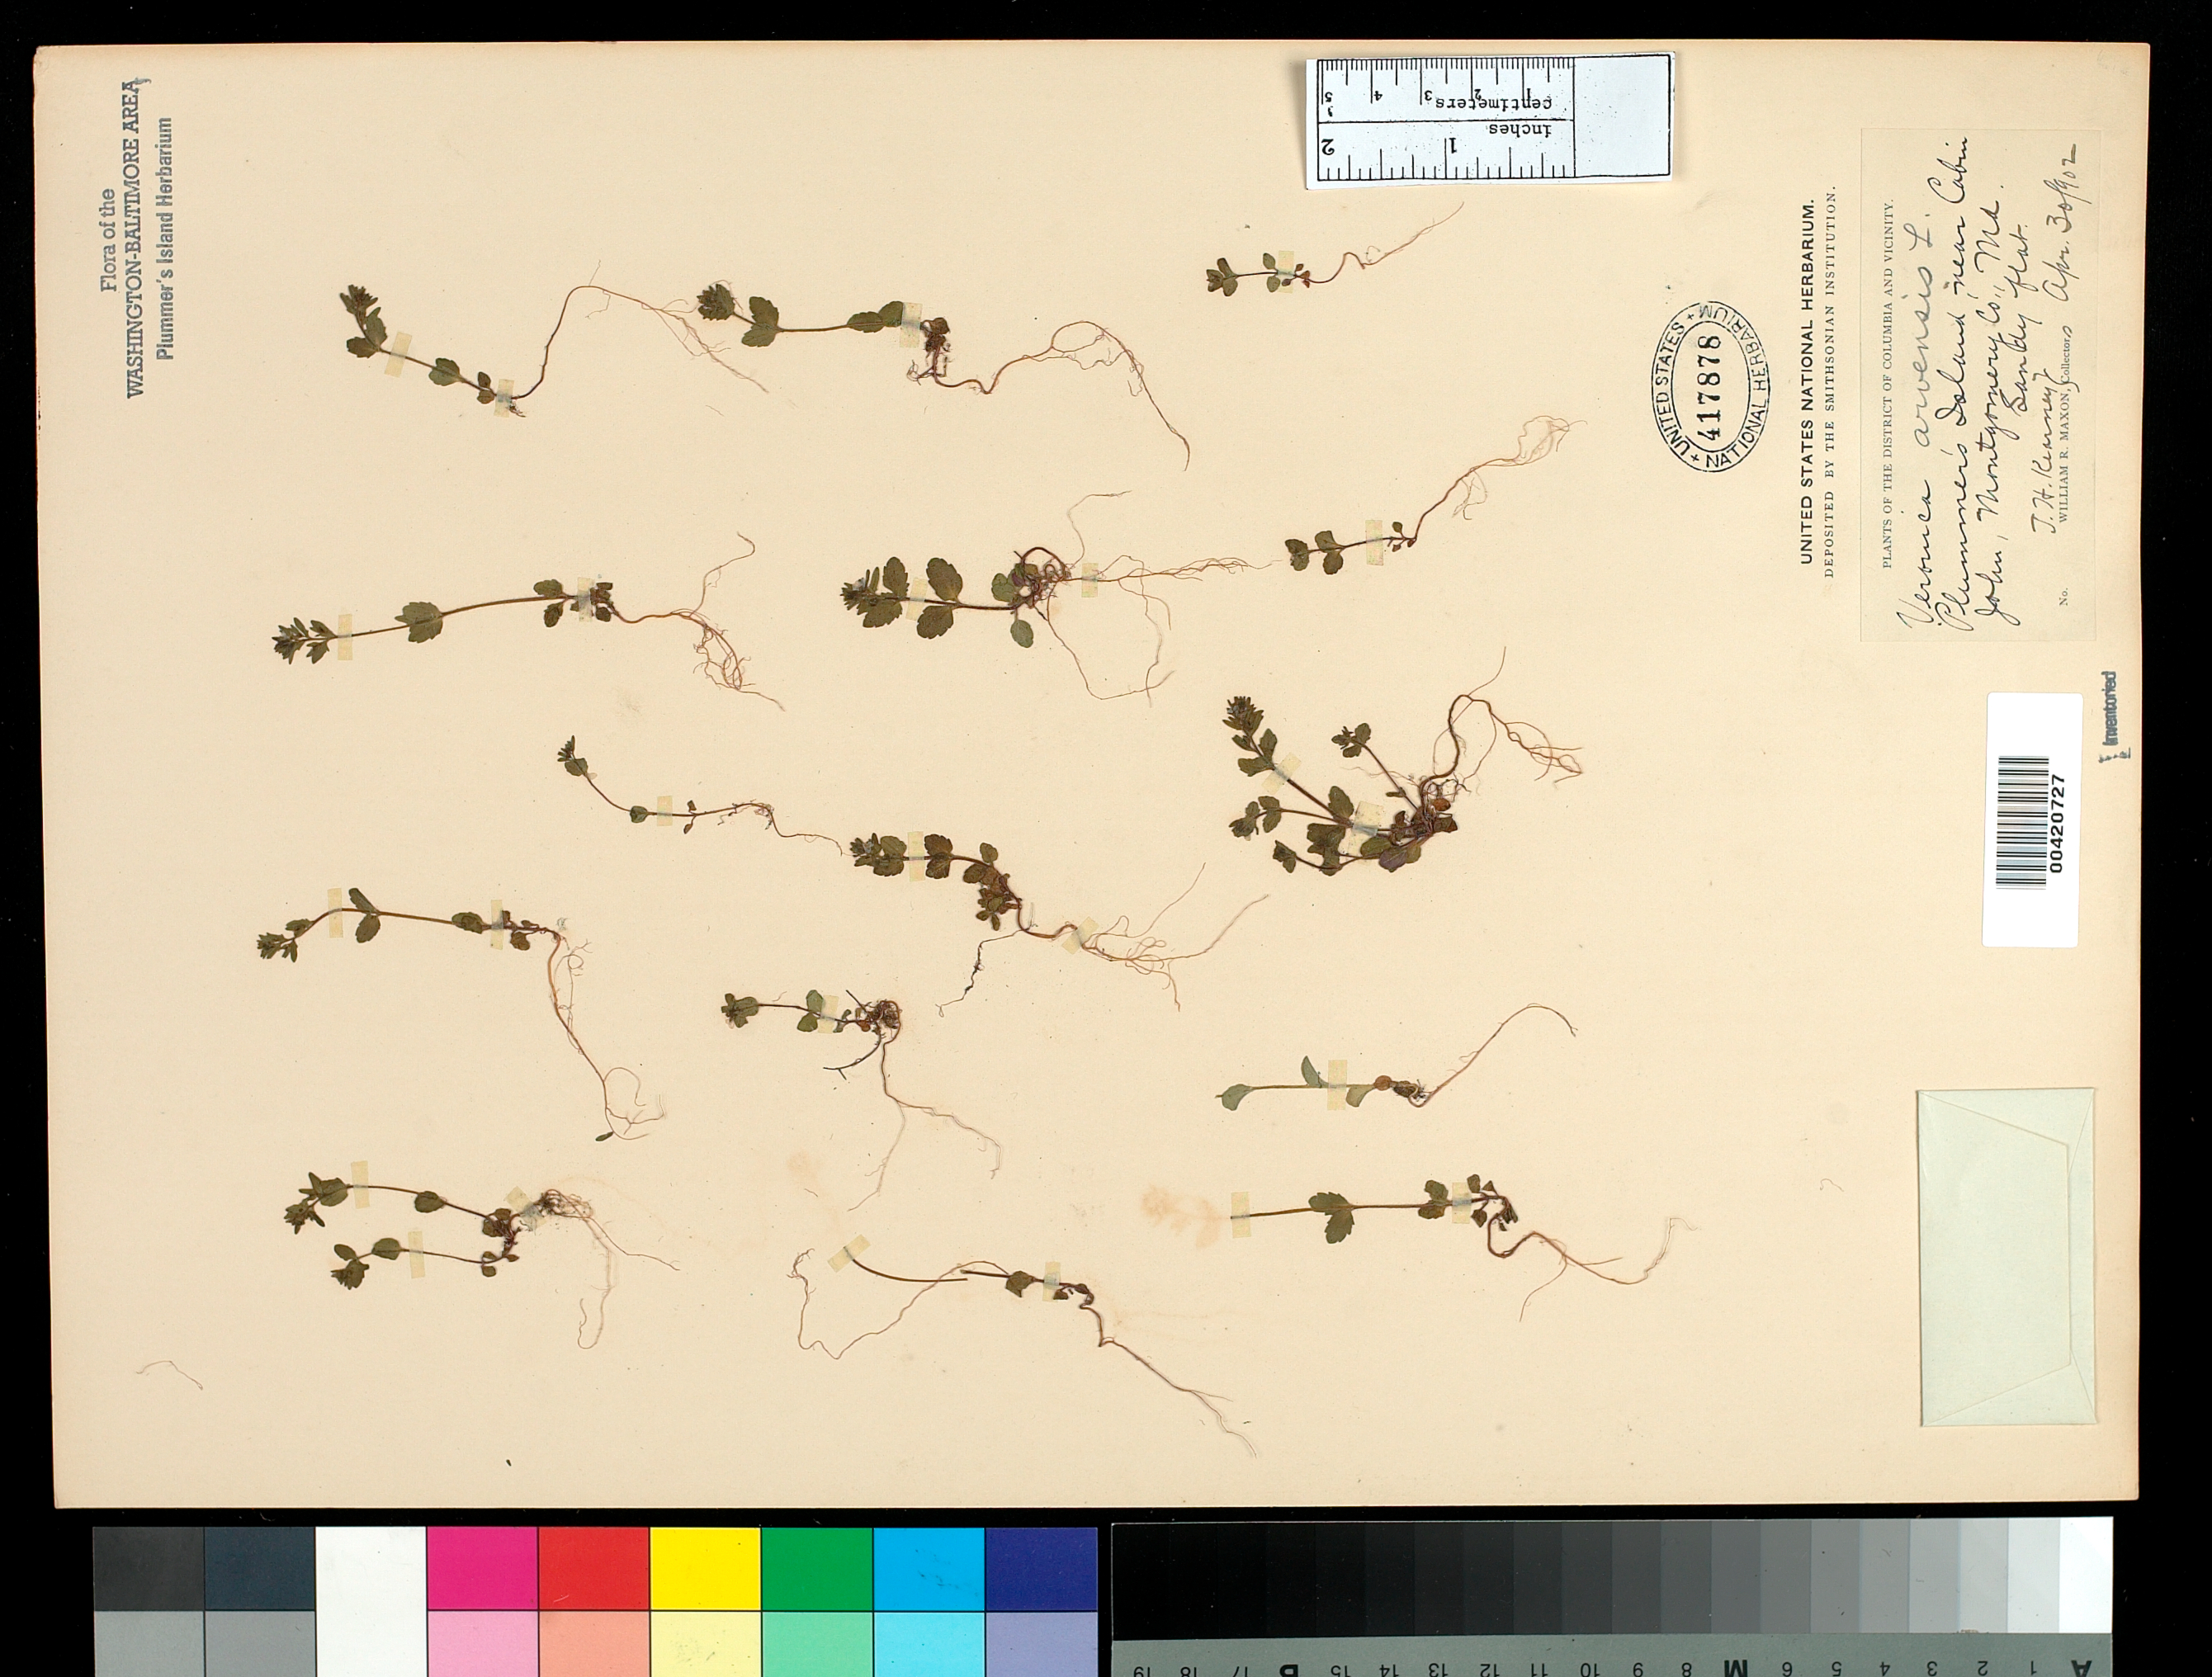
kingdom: Plantae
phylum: Tracheophyta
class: Magnoliopsida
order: Lamiales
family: Plantaginaceae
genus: Veronica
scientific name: Veronica arvensis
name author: L.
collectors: T. H. Kearney & W. R. Maxon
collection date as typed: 30 Apr 1902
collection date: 1902-04-30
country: United States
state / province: Maryland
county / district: Montgomery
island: Plummers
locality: Plummer's Island C. & O. Canal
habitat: Sandyflat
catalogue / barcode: US 417878